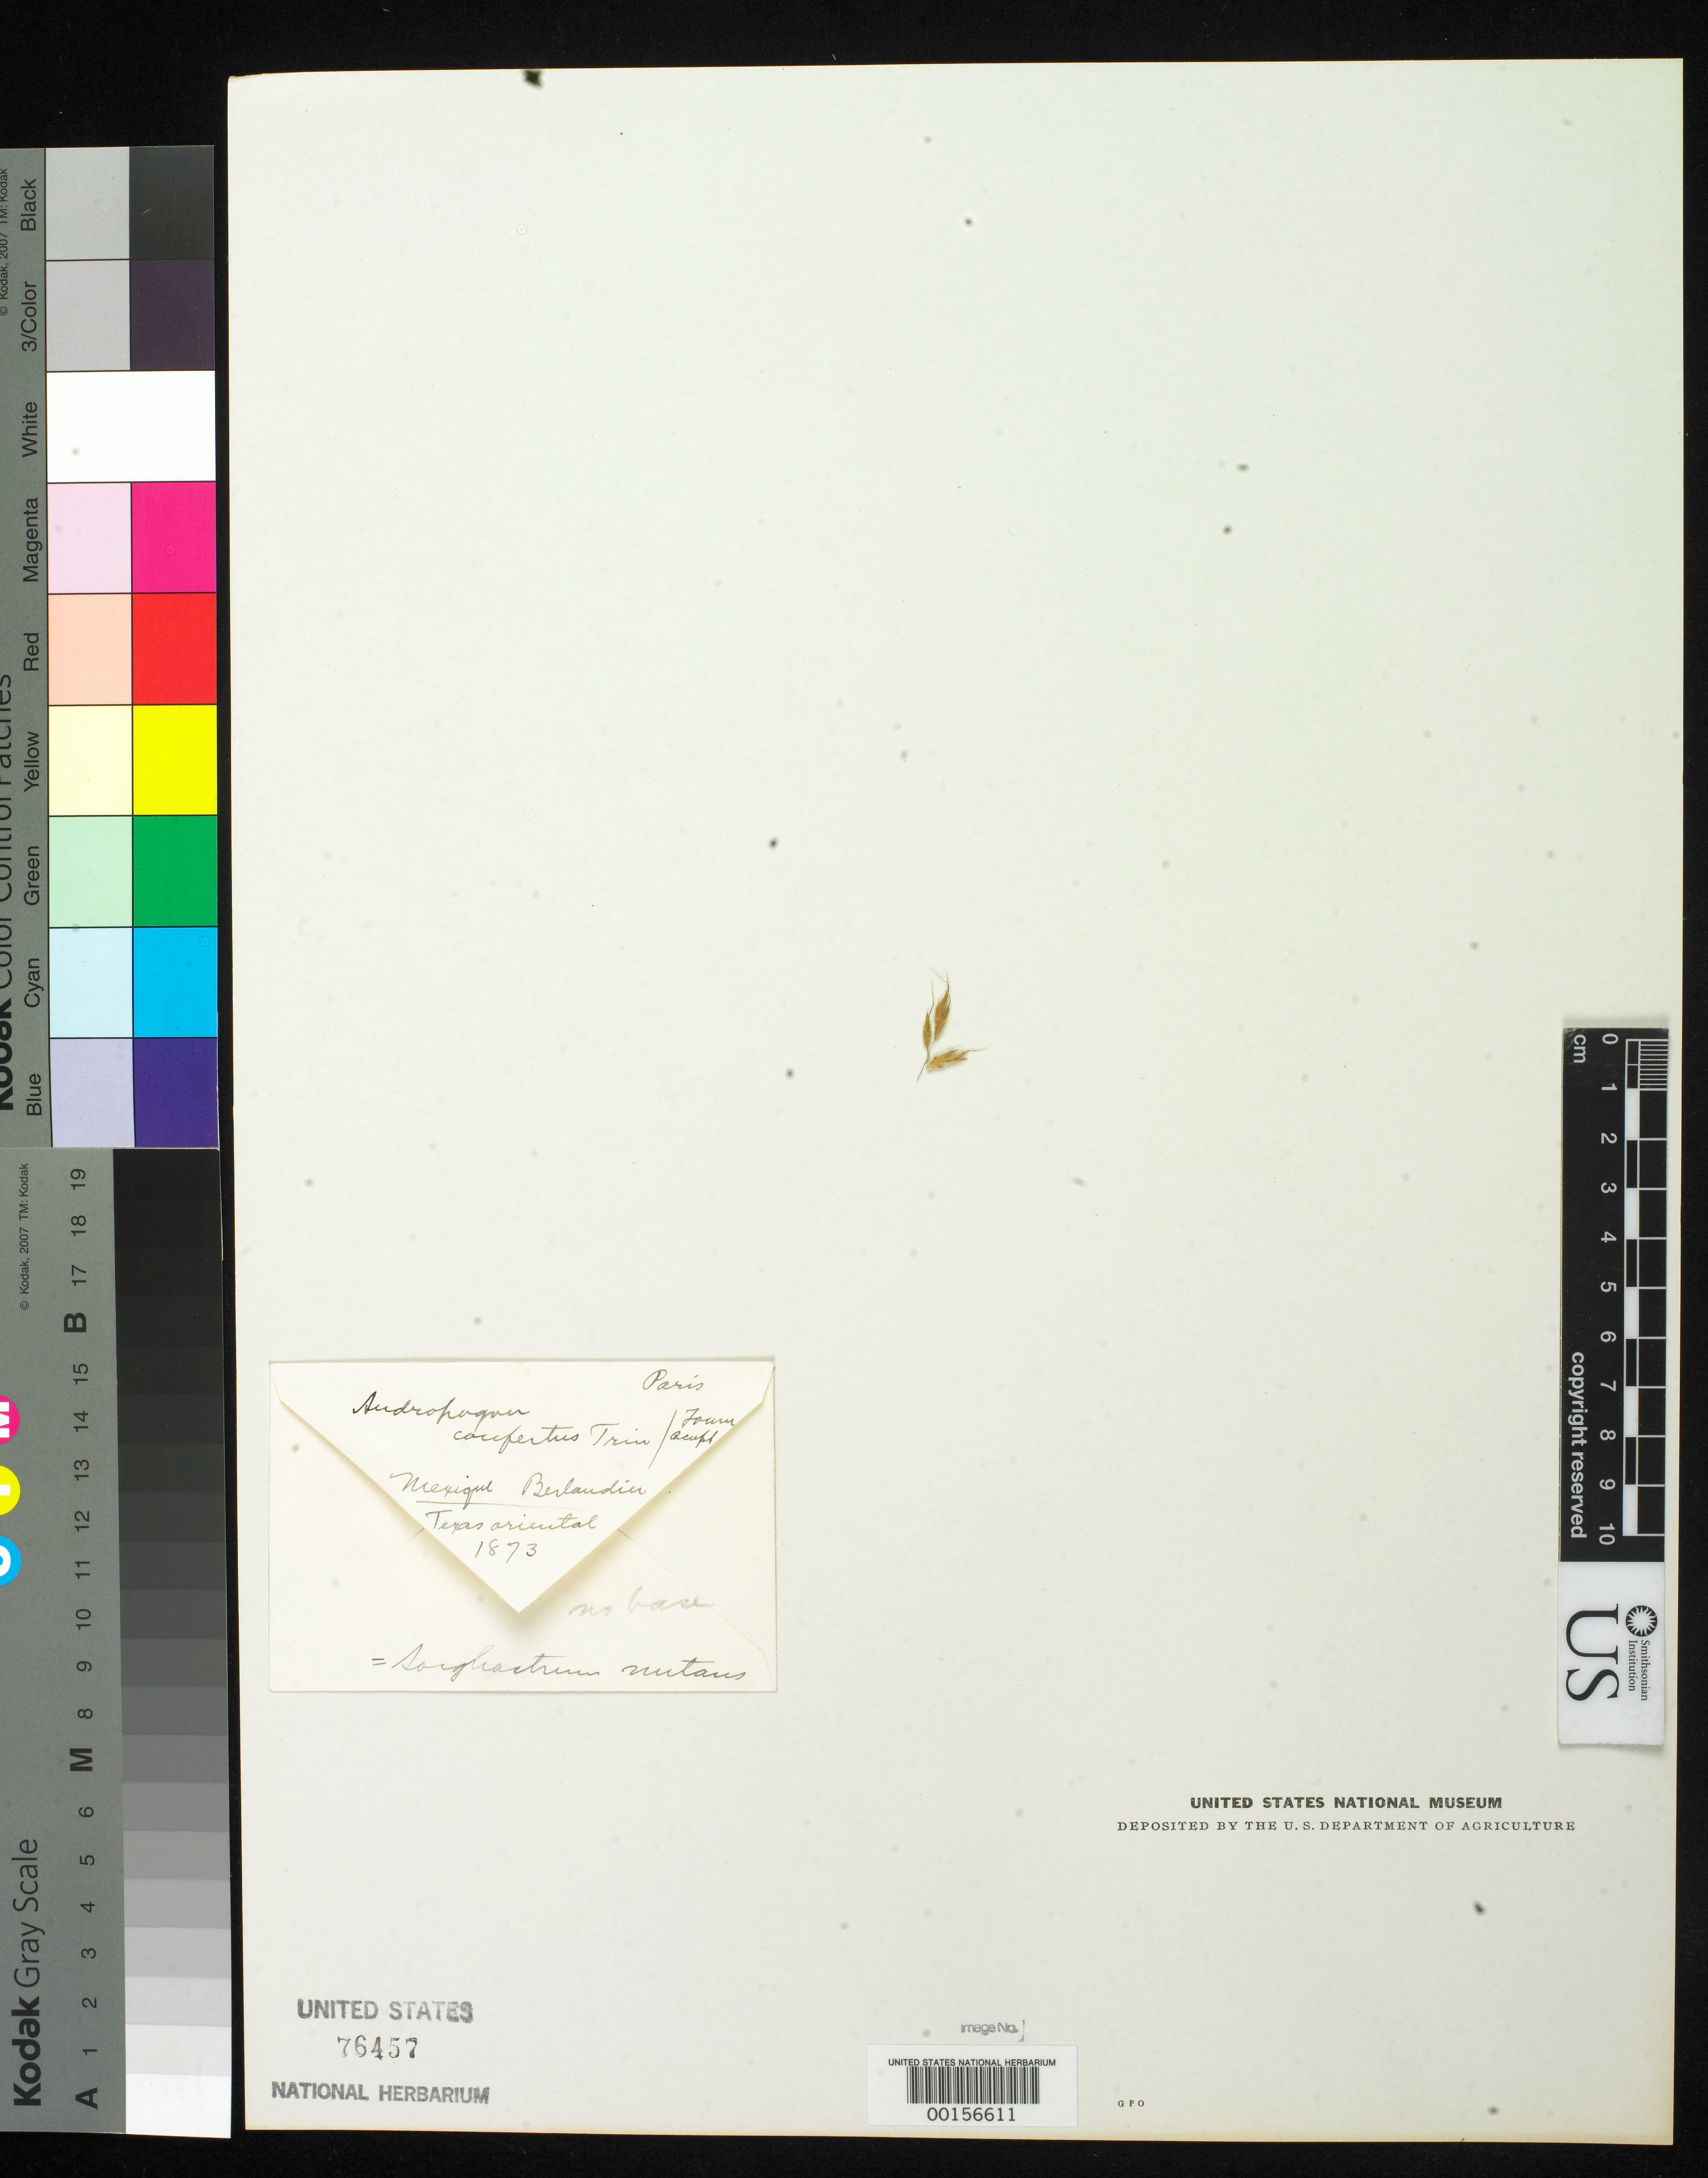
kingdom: Plantae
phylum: Tracheophyta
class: Liliopsida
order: Poales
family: Poaceae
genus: Andropogon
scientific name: Andropogon confertus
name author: Trin. ex E. Fourn.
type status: Type Fragment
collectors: J. L. Berlandier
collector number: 1873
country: United States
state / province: Texas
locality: Texas Oriental.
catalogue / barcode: US 76457